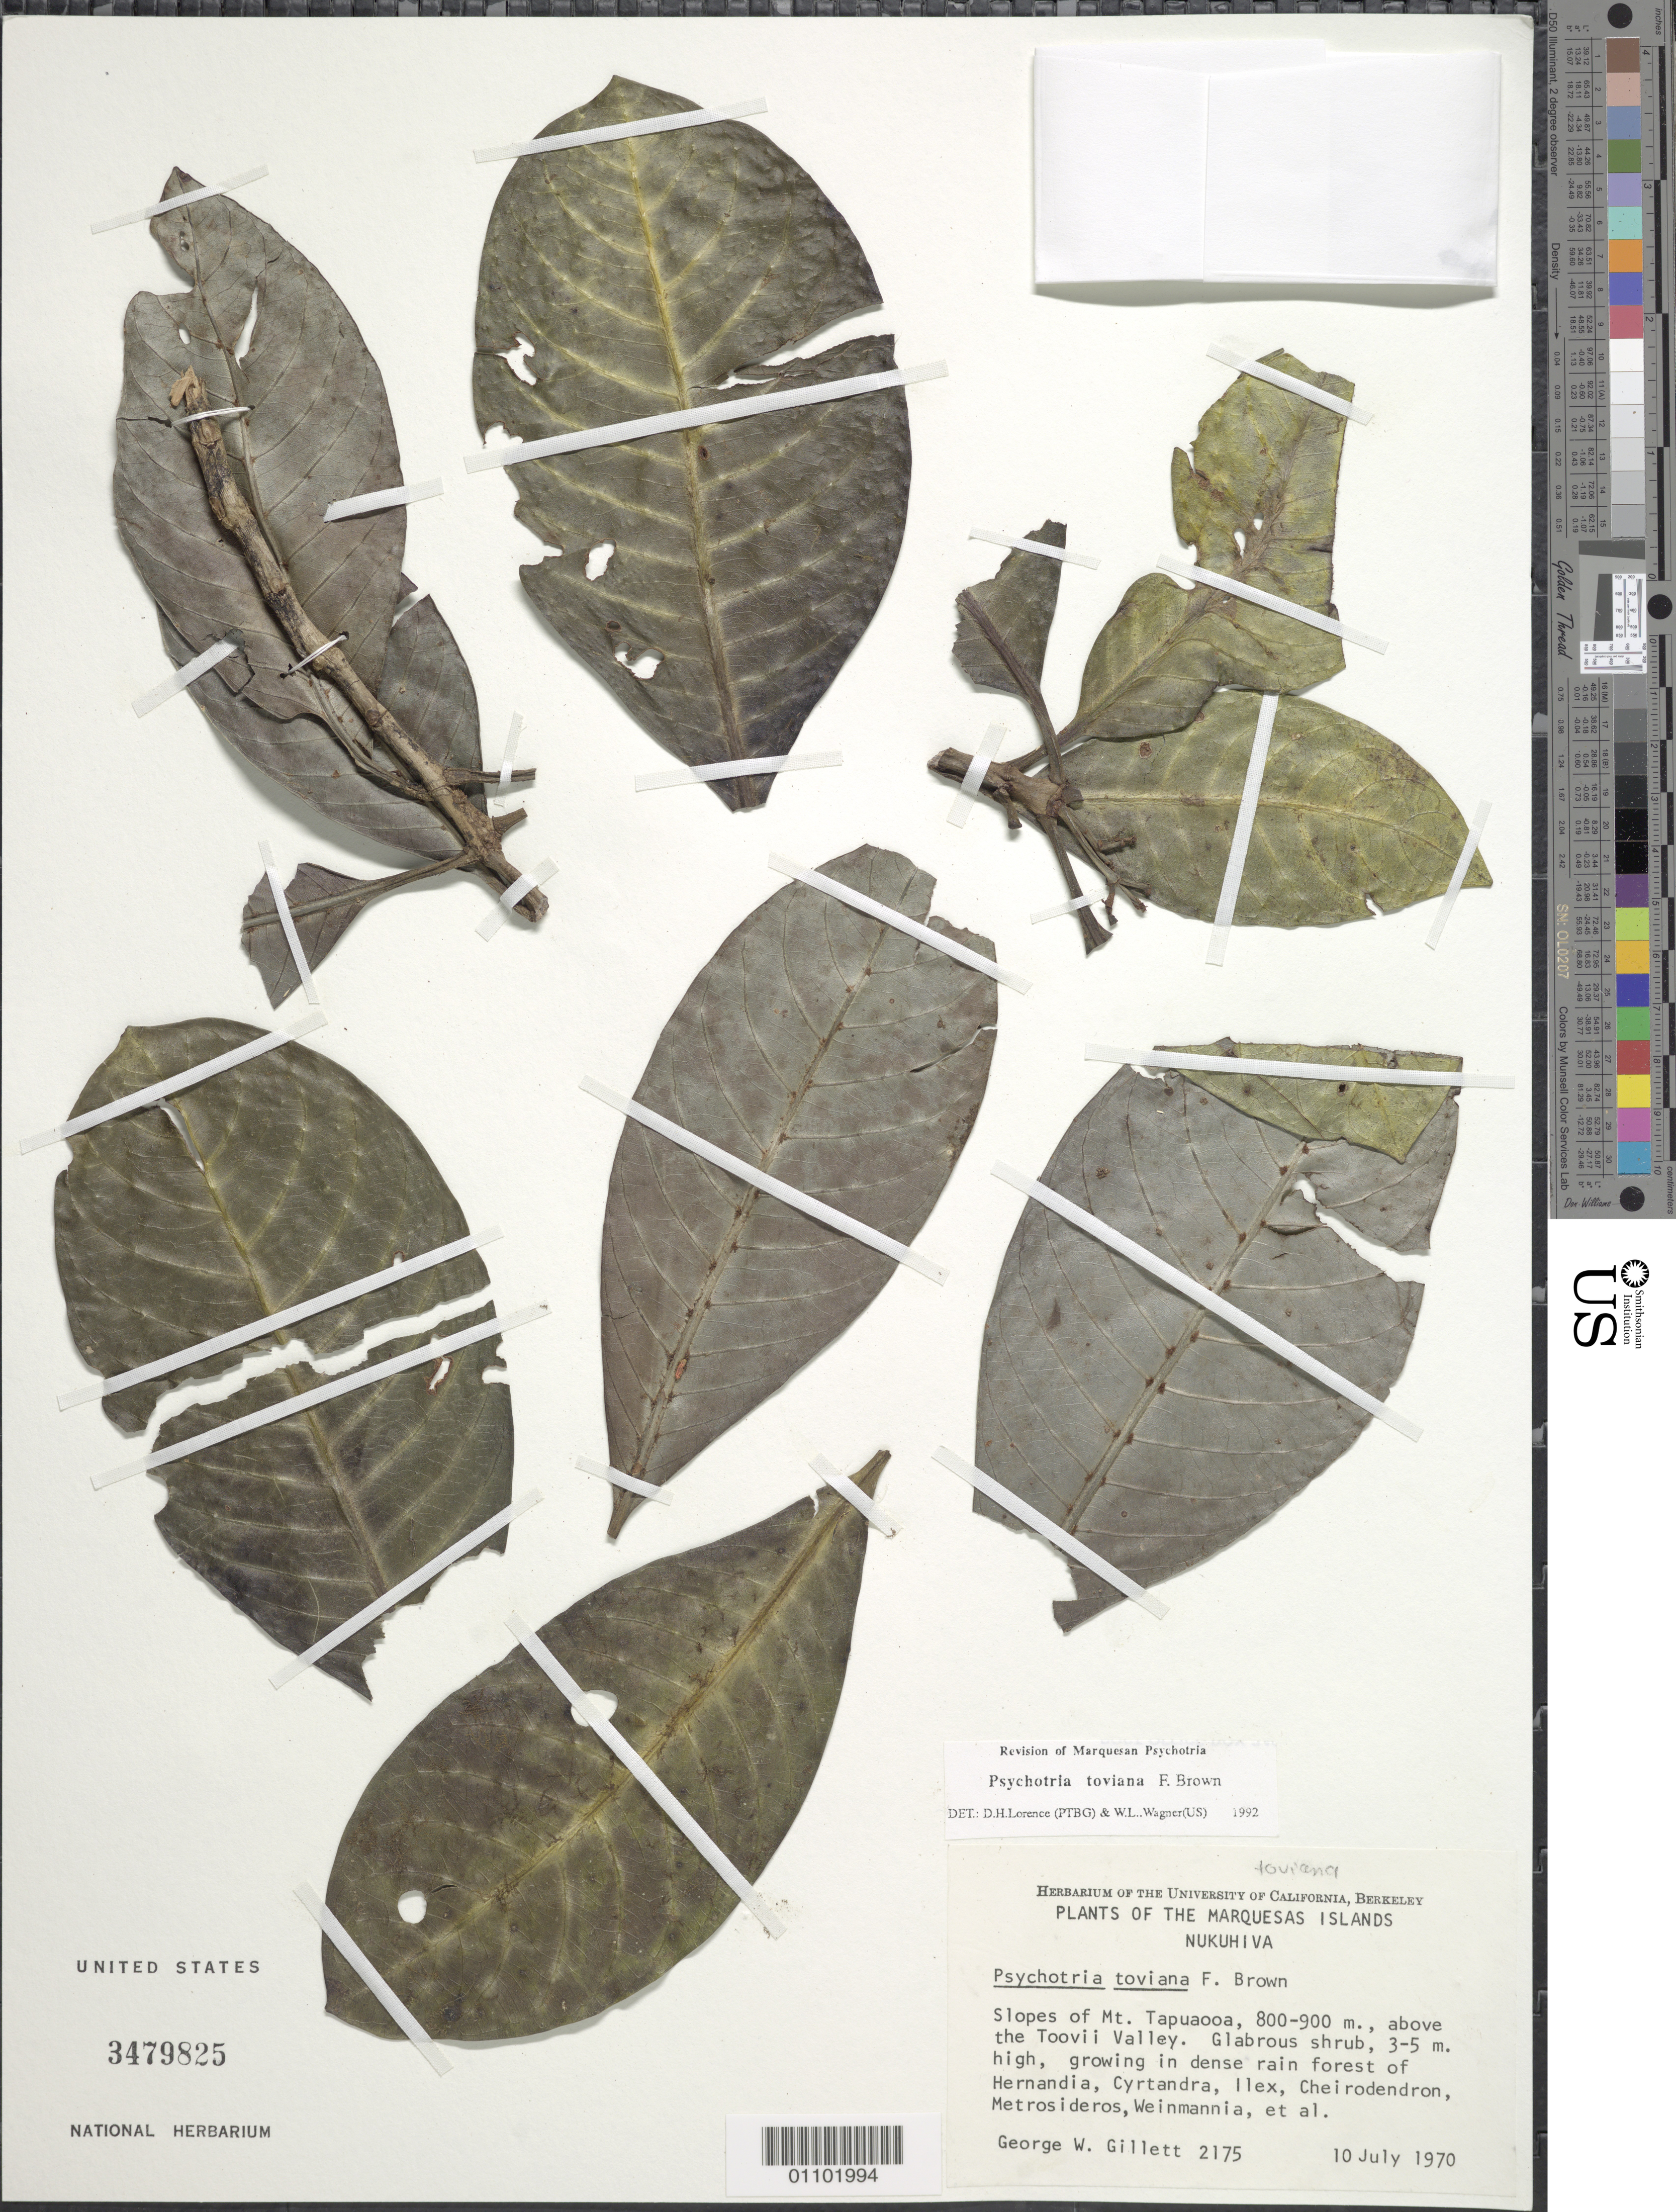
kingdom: Plantae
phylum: Tracheophyta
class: Magnoliopsida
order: Gentianales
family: Rubiaceae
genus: Psychotria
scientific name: Psychotria toviana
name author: F. Br.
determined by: Lorence, David H.; Wagner, W. H.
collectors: G. Gillett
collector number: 2175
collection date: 1970-07-10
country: French Polynesia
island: Nuku Hiva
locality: slopes of Mt. Tapuaooa, above Toovii Valley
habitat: In dense rain forest of Hernandia, Cyrtandra, Ilex, Cheirodendron, Metrosideros, Weinmannia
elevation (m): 800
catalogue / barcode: US 3479825